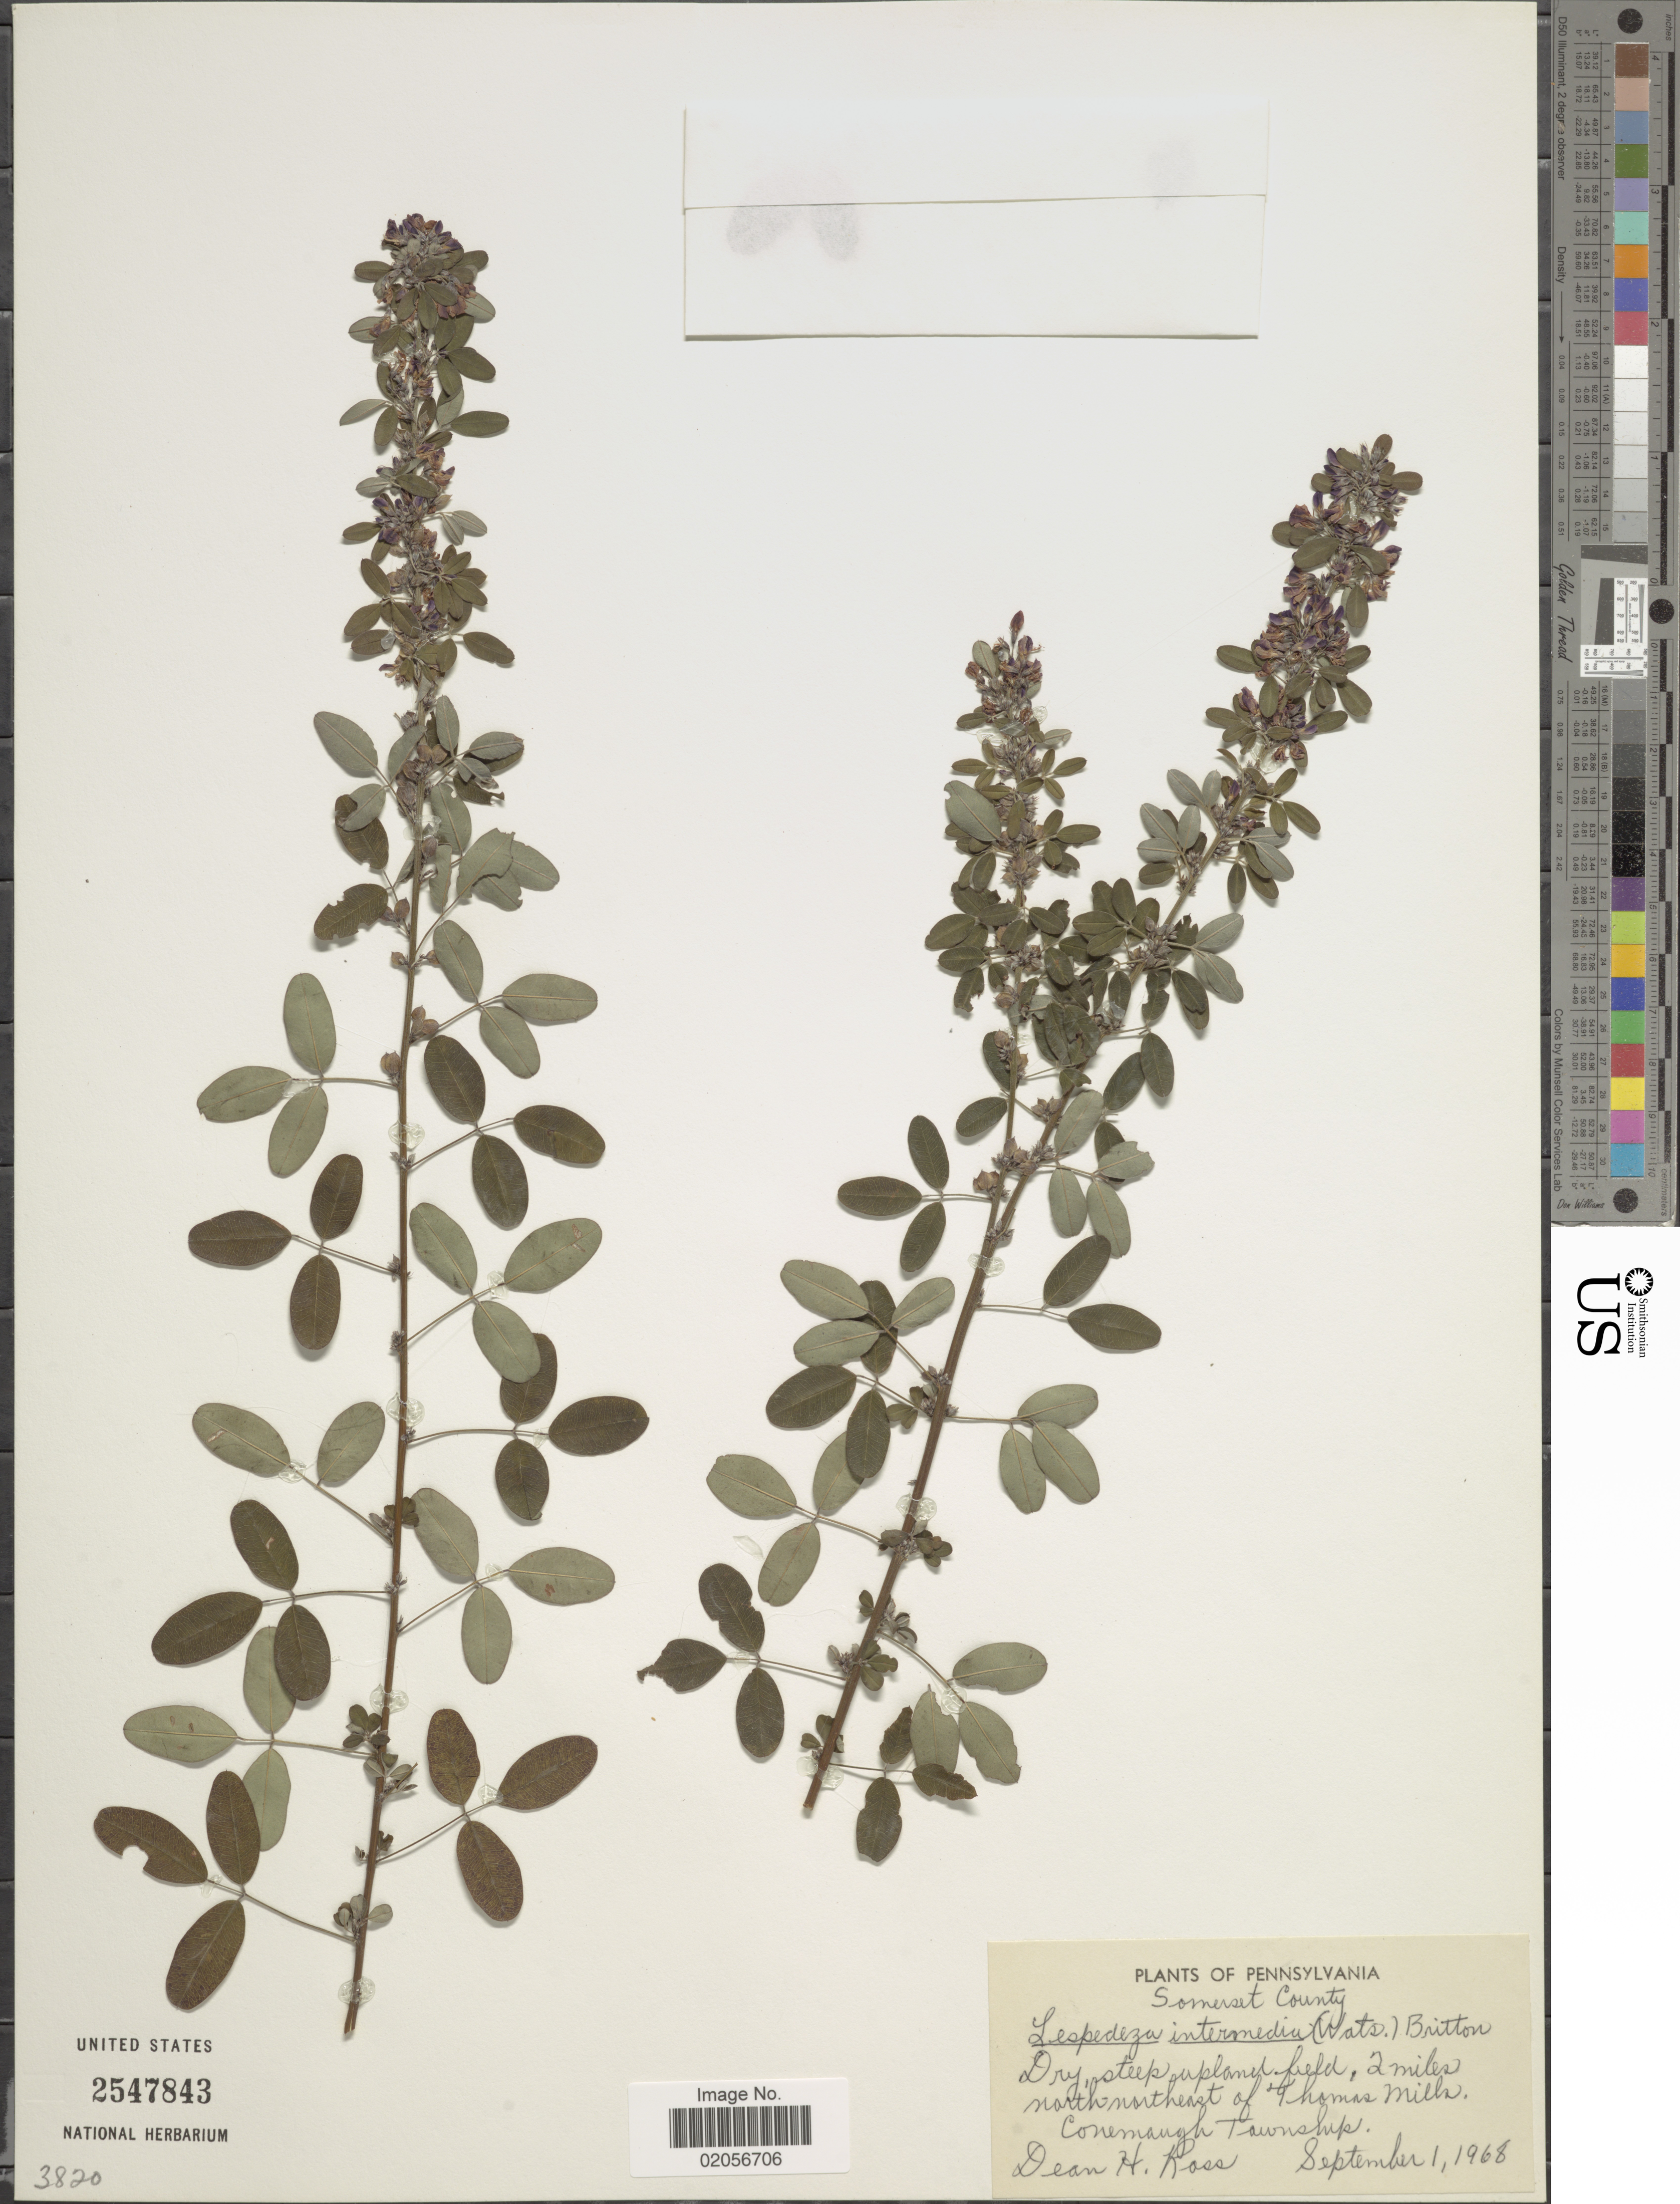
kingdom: Plantae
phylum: Tracheophyta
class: Magnoliopsida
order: Fabales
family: Fabaceae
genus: Lespedeza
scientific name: Lespedeza intermedia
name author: (S. Watson) Britton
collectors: D. Ross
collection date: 1968-09-01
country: United States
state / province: Pennsylvania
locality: Dry, steep upland field, 2 miles north northeast of Thomas Mills, Conemaugh Township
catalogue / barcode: US 2547843